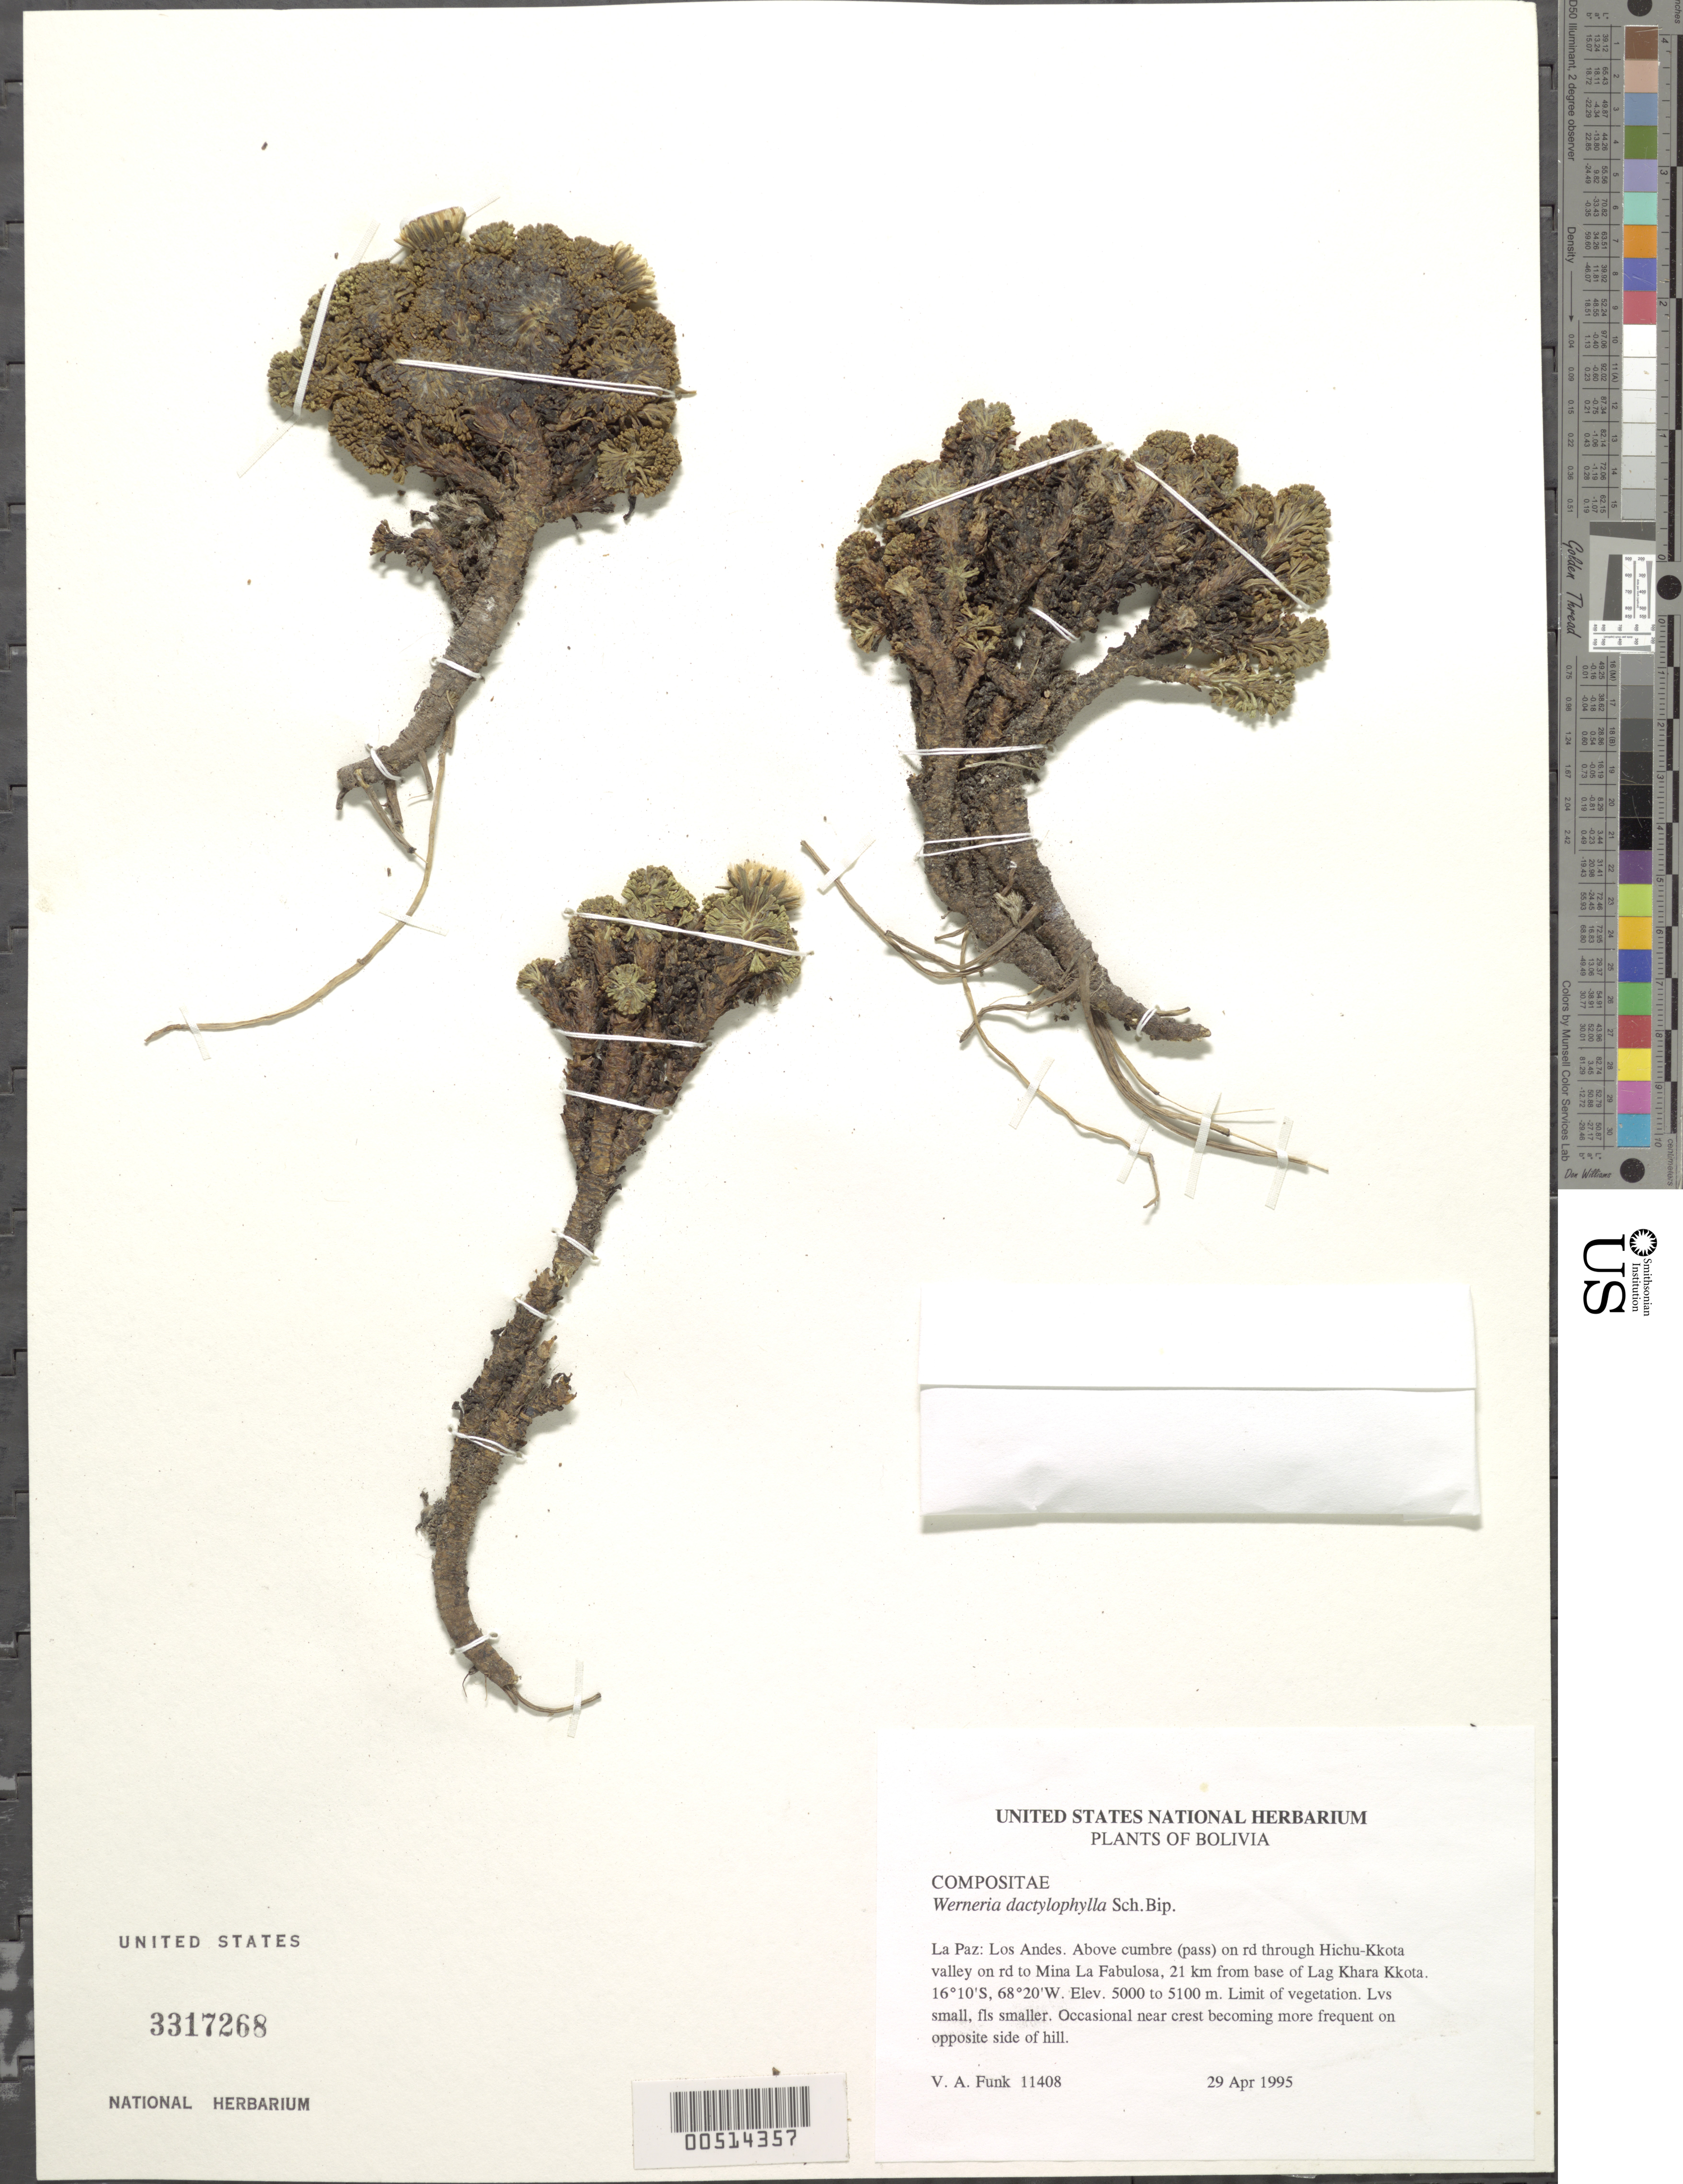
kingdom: Plantae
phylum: Tracheophyta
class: Magnoliopsida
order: Asterales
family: Asteraceae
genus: Xenophyllum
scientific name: Xenophyllum dactylophyllum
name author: (Sch. Bip.) V.A. Funk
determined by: Funk, Vicki A., (BOT), Smithsonian Institution - National Museum of Natural History (UNITED STATES)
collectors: V. Funk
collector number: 11408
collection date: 1995-04-29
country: Bolivia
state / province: La Paz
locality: Los Andes, Hichu-Kkota valley, above cumbre (pass) on rd through Hichu-Kkota valley on rd to Mina La Fabulosa, 21 km from base of Lgn Khara Kkota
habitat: Limit of vegetation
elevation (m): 5000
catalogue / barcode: US 3317268